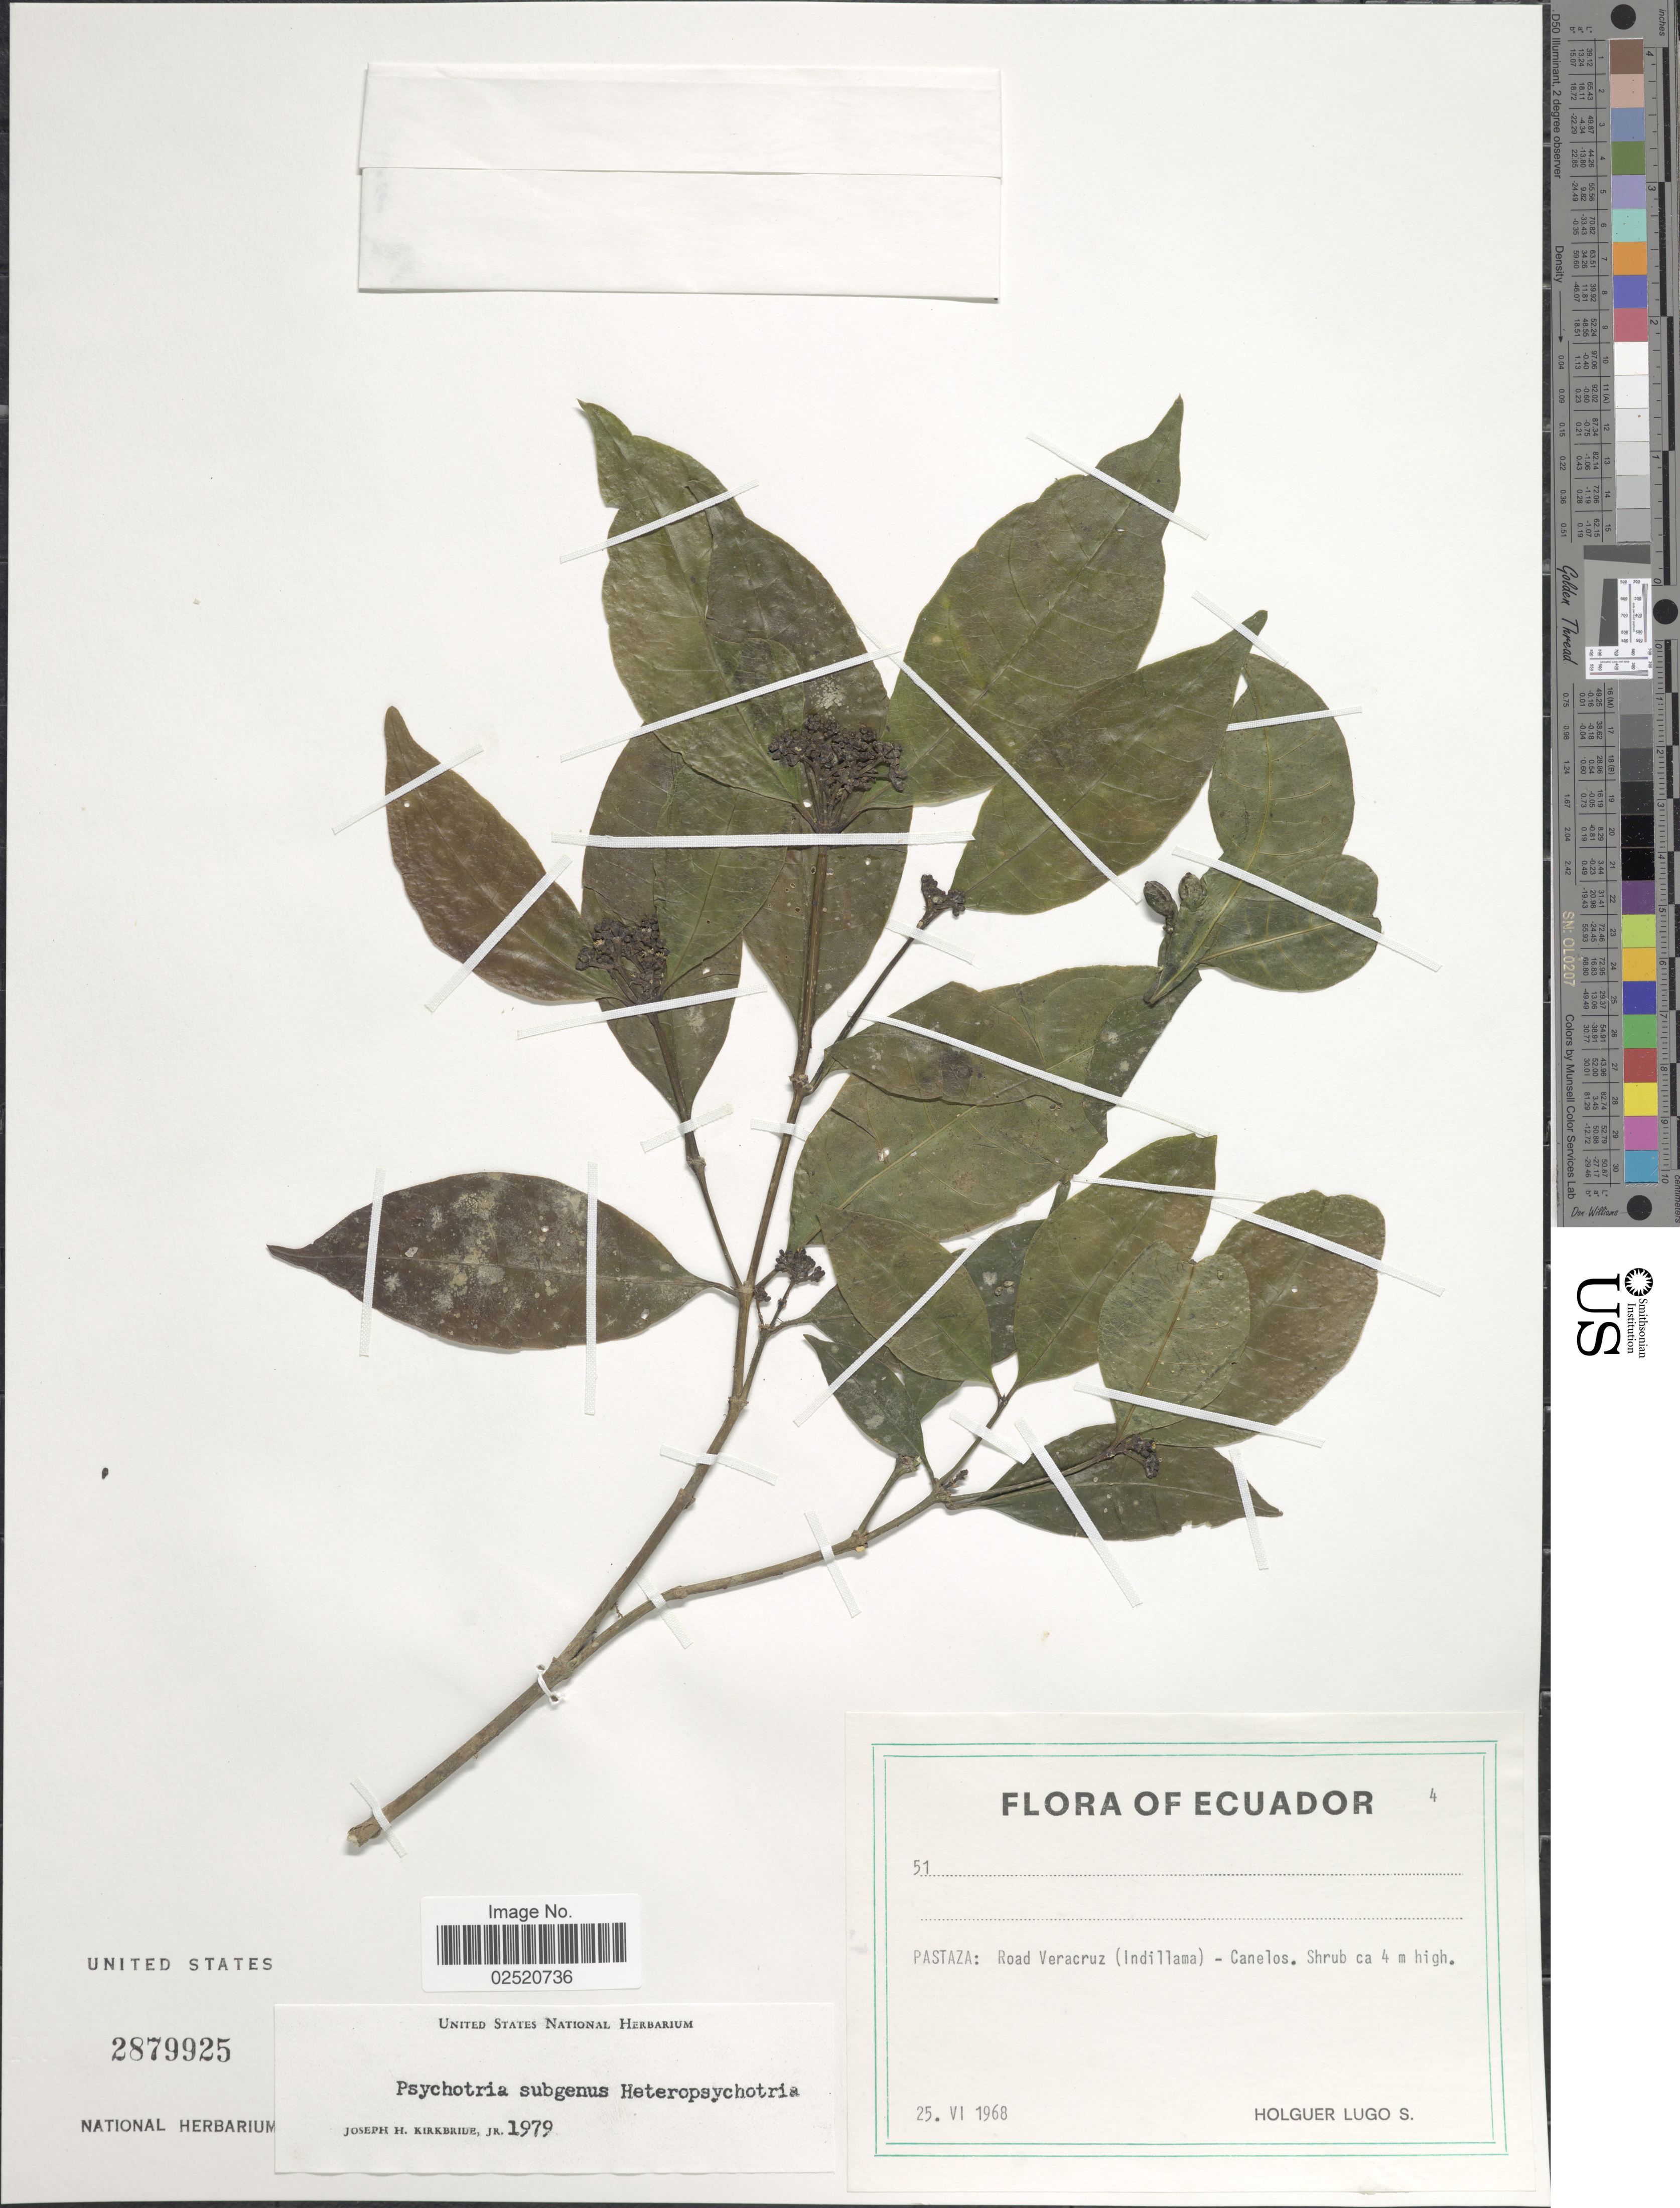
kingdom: Plantae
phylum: Tracheophyta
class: Magnoliopsida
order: Gentianales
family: Rubiaceae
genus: Psychotria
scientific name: Psychotria sp.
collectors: H. Lugo S.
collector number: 51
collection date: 1968-06-25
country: Ecuador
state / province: Pastaza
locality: Road Veracruz (Indillama) - Canelos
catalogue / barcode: US 2879925